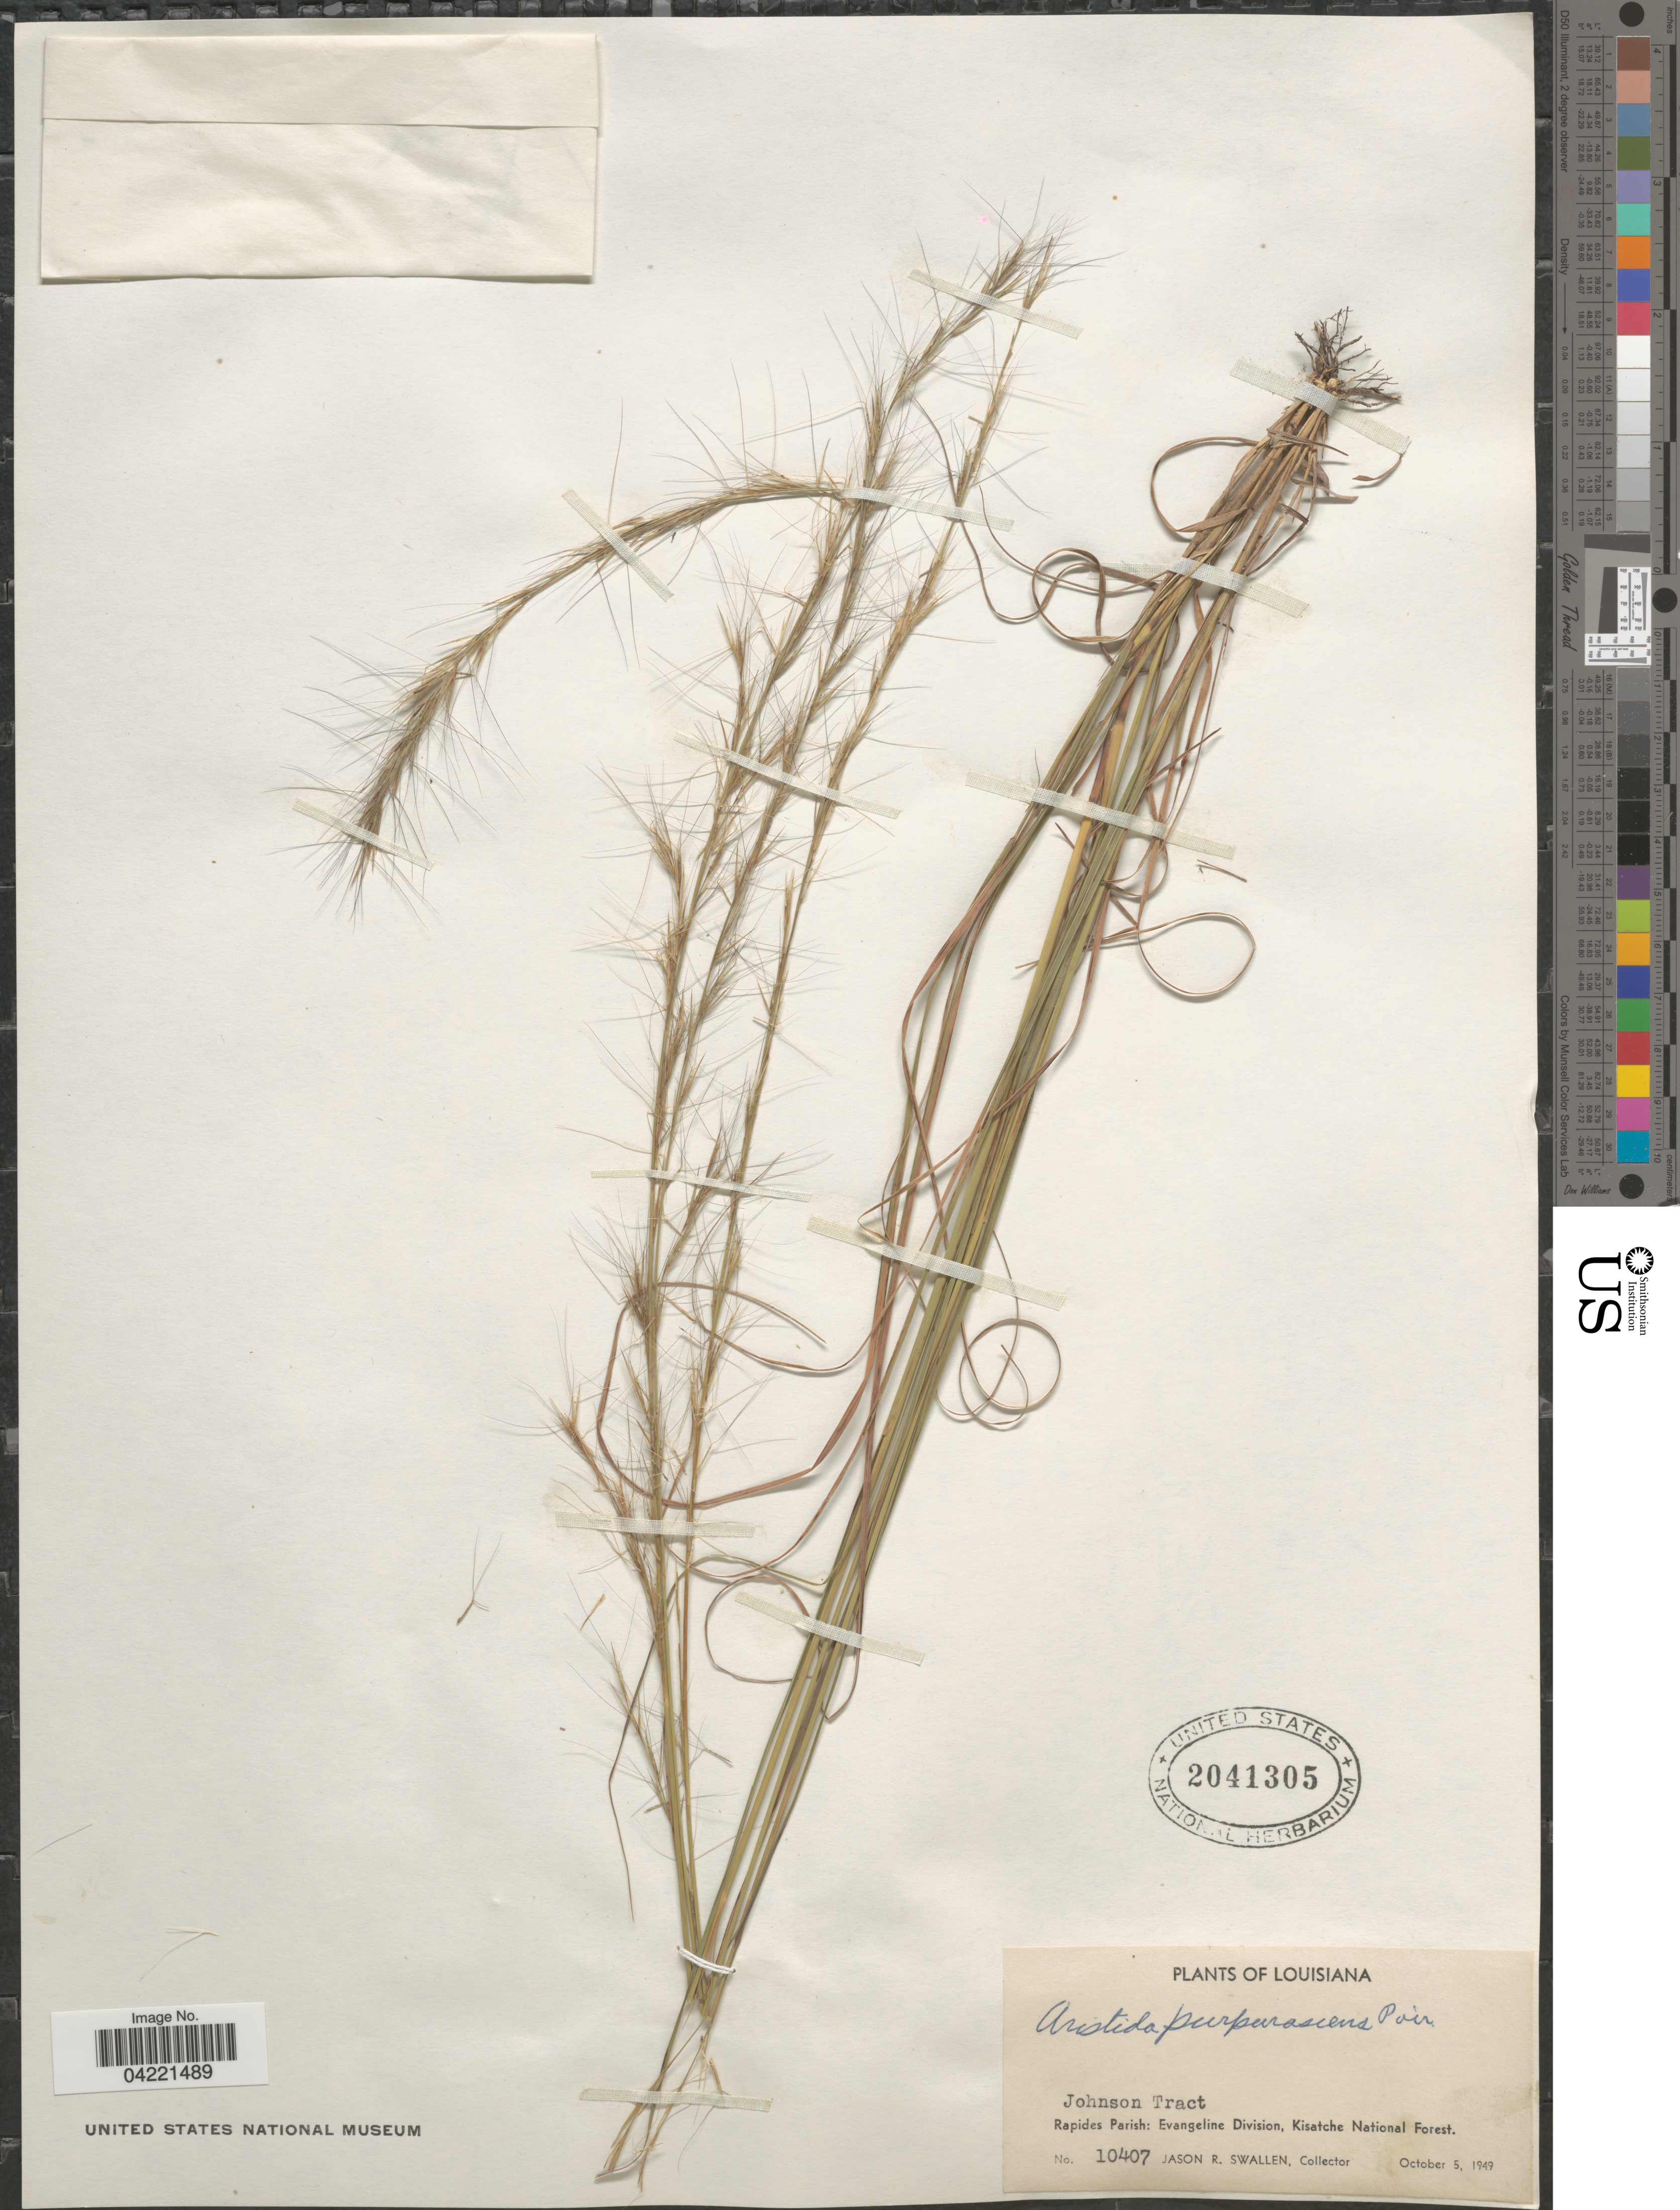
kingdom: Plantae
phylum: Tracheophyta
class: Liliopsida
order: Poales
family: Poaceae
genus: Aristida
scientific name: Aristida purpurascens var. purpurescens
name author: Poir.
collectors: J. R. Swallen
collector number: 10407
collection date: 1949-10-05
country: United States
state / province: Louisiana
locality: Johnson Tract. Rapides Parish: Evangeline Division, Kisatche National Forest.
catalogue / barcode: US 2041305